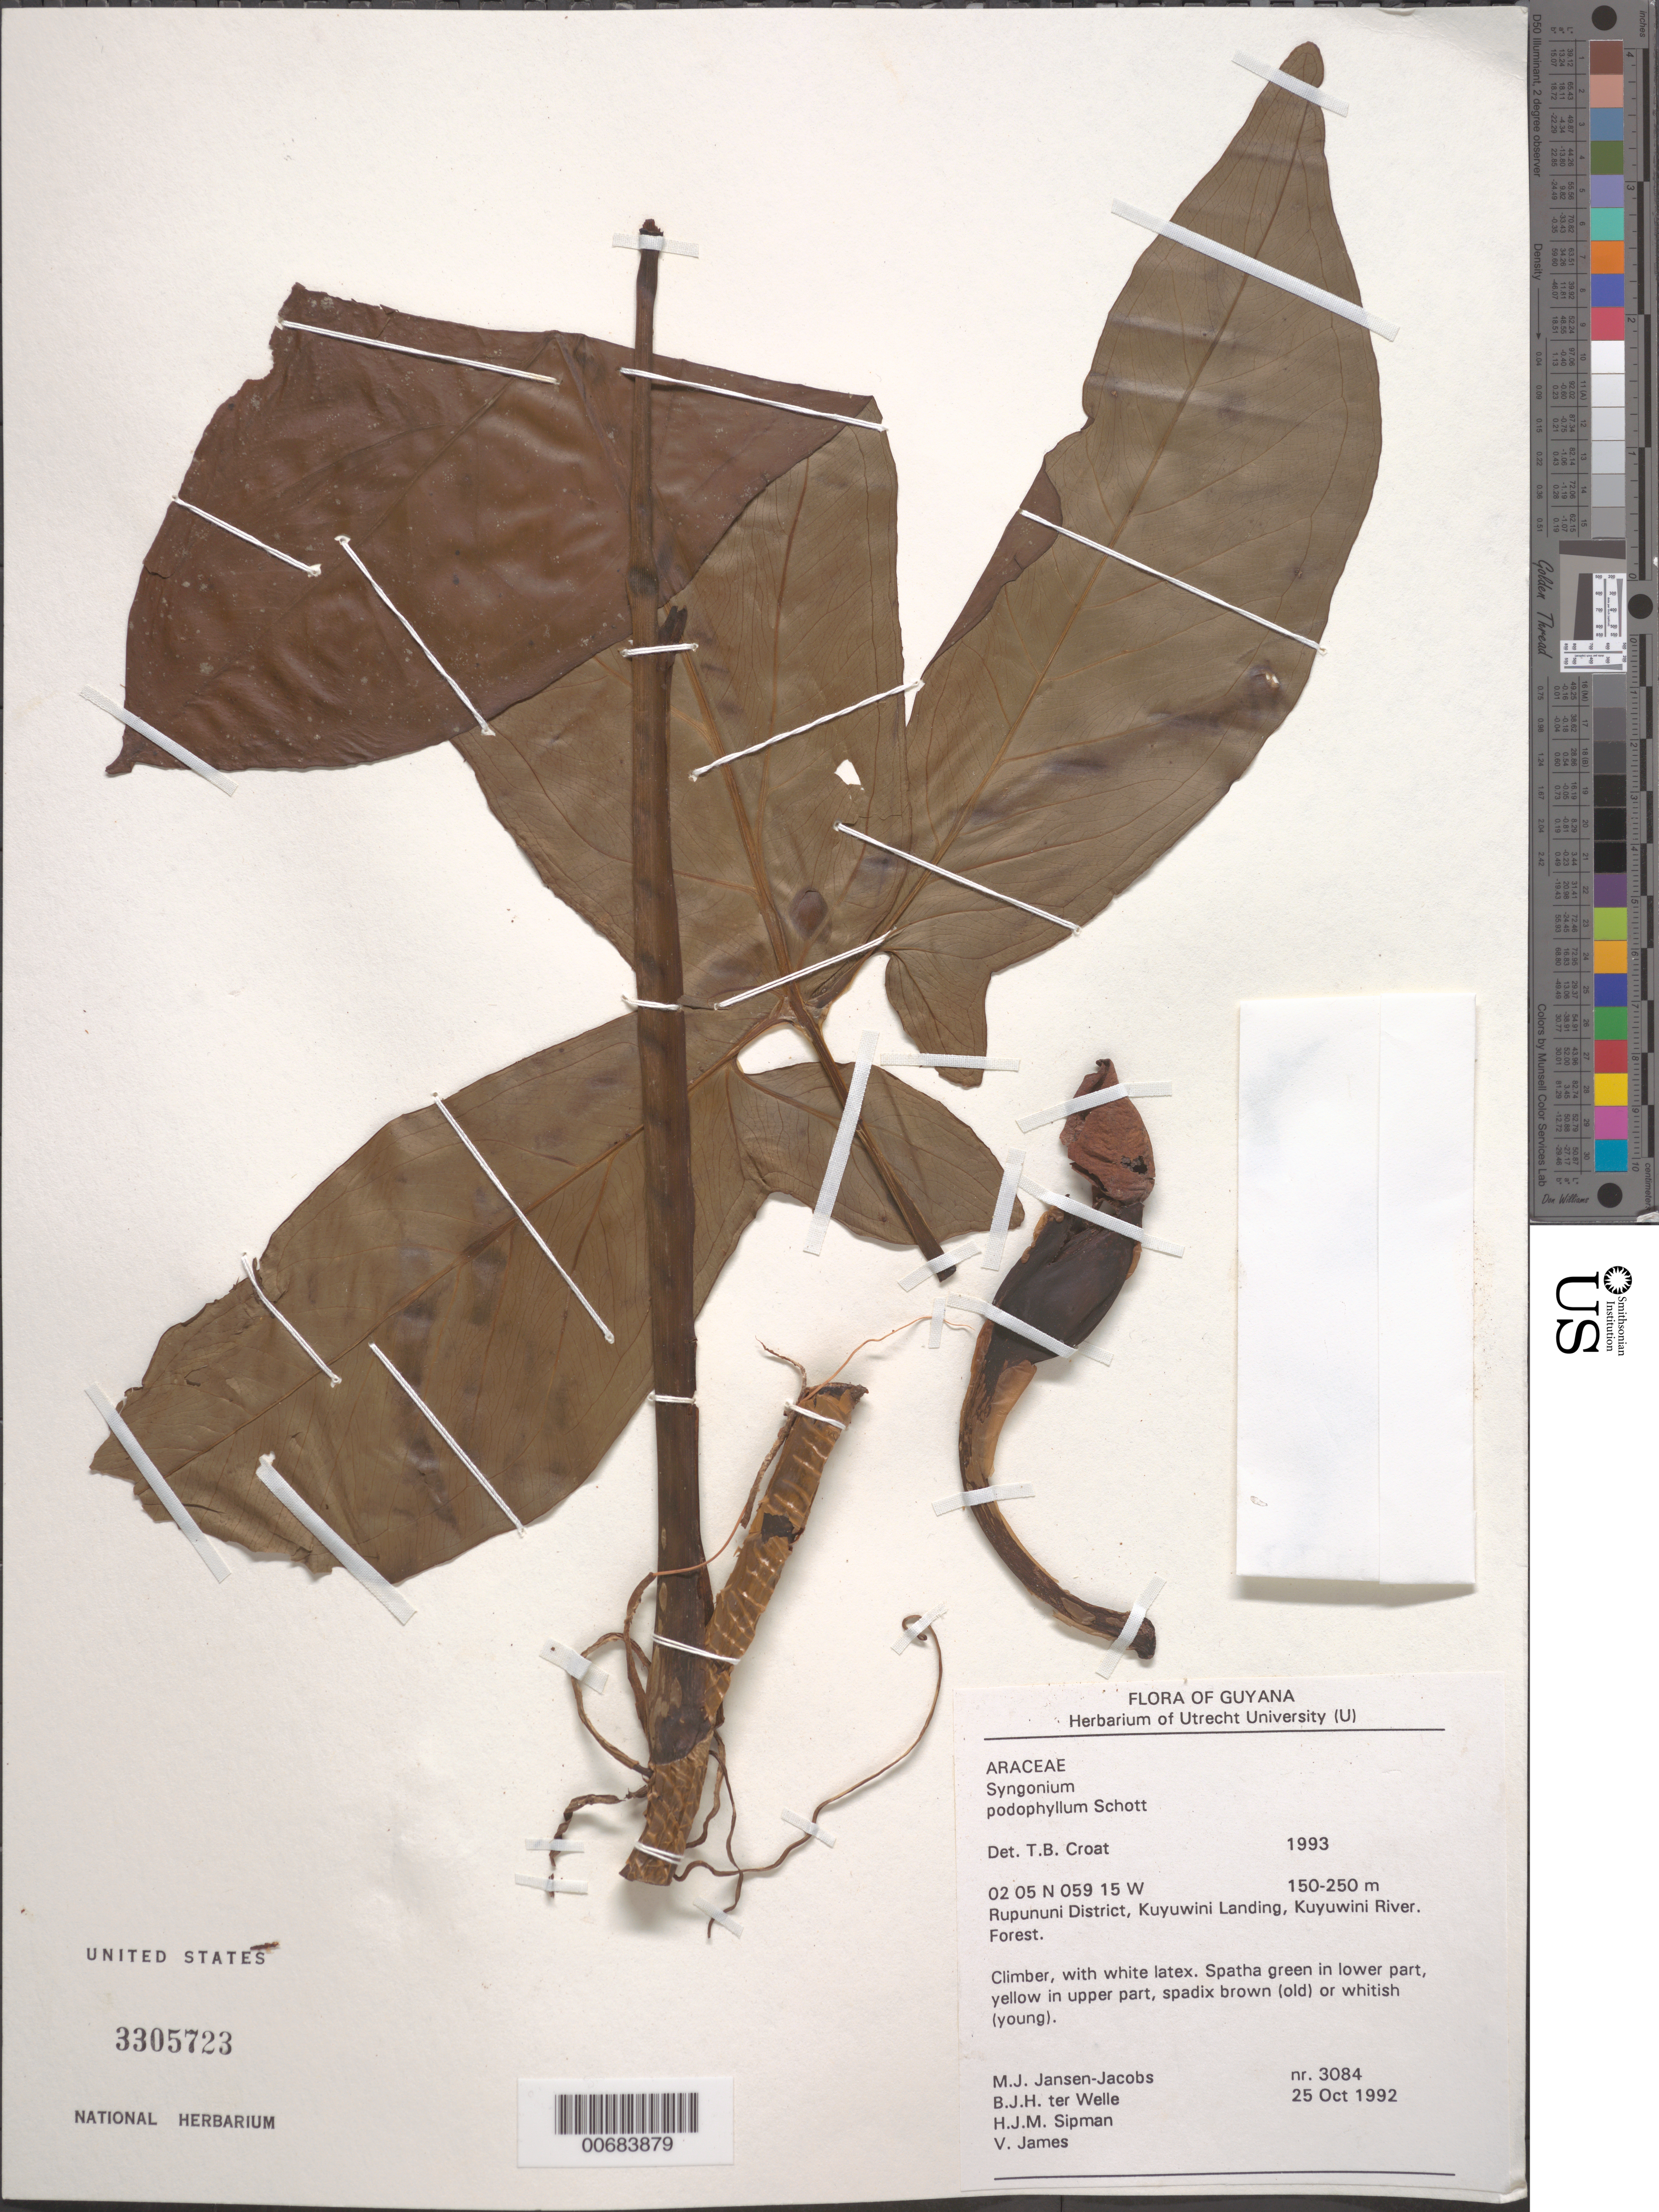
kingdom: Plantae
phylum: Tracheophyta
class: Liliopsida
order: Alismatales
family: Araceae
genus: Syngonium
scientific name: Syngonium podophyllum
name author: Schott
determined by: Croat, Thomas B., Missouri Botanical Garden (MO)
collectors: M. J. Jansen-Jacobs, B. Welle, H. J. M. Sipman & V. James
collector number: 3084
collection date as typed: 25-Oct-92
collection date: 1992-10-25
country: Guyana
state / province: U. Takutu-U. Essequibo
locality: Kuyuwini Landing, Kuyuwini River, Rupununi District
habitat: Forest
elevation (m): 150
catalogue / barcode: US 3305723